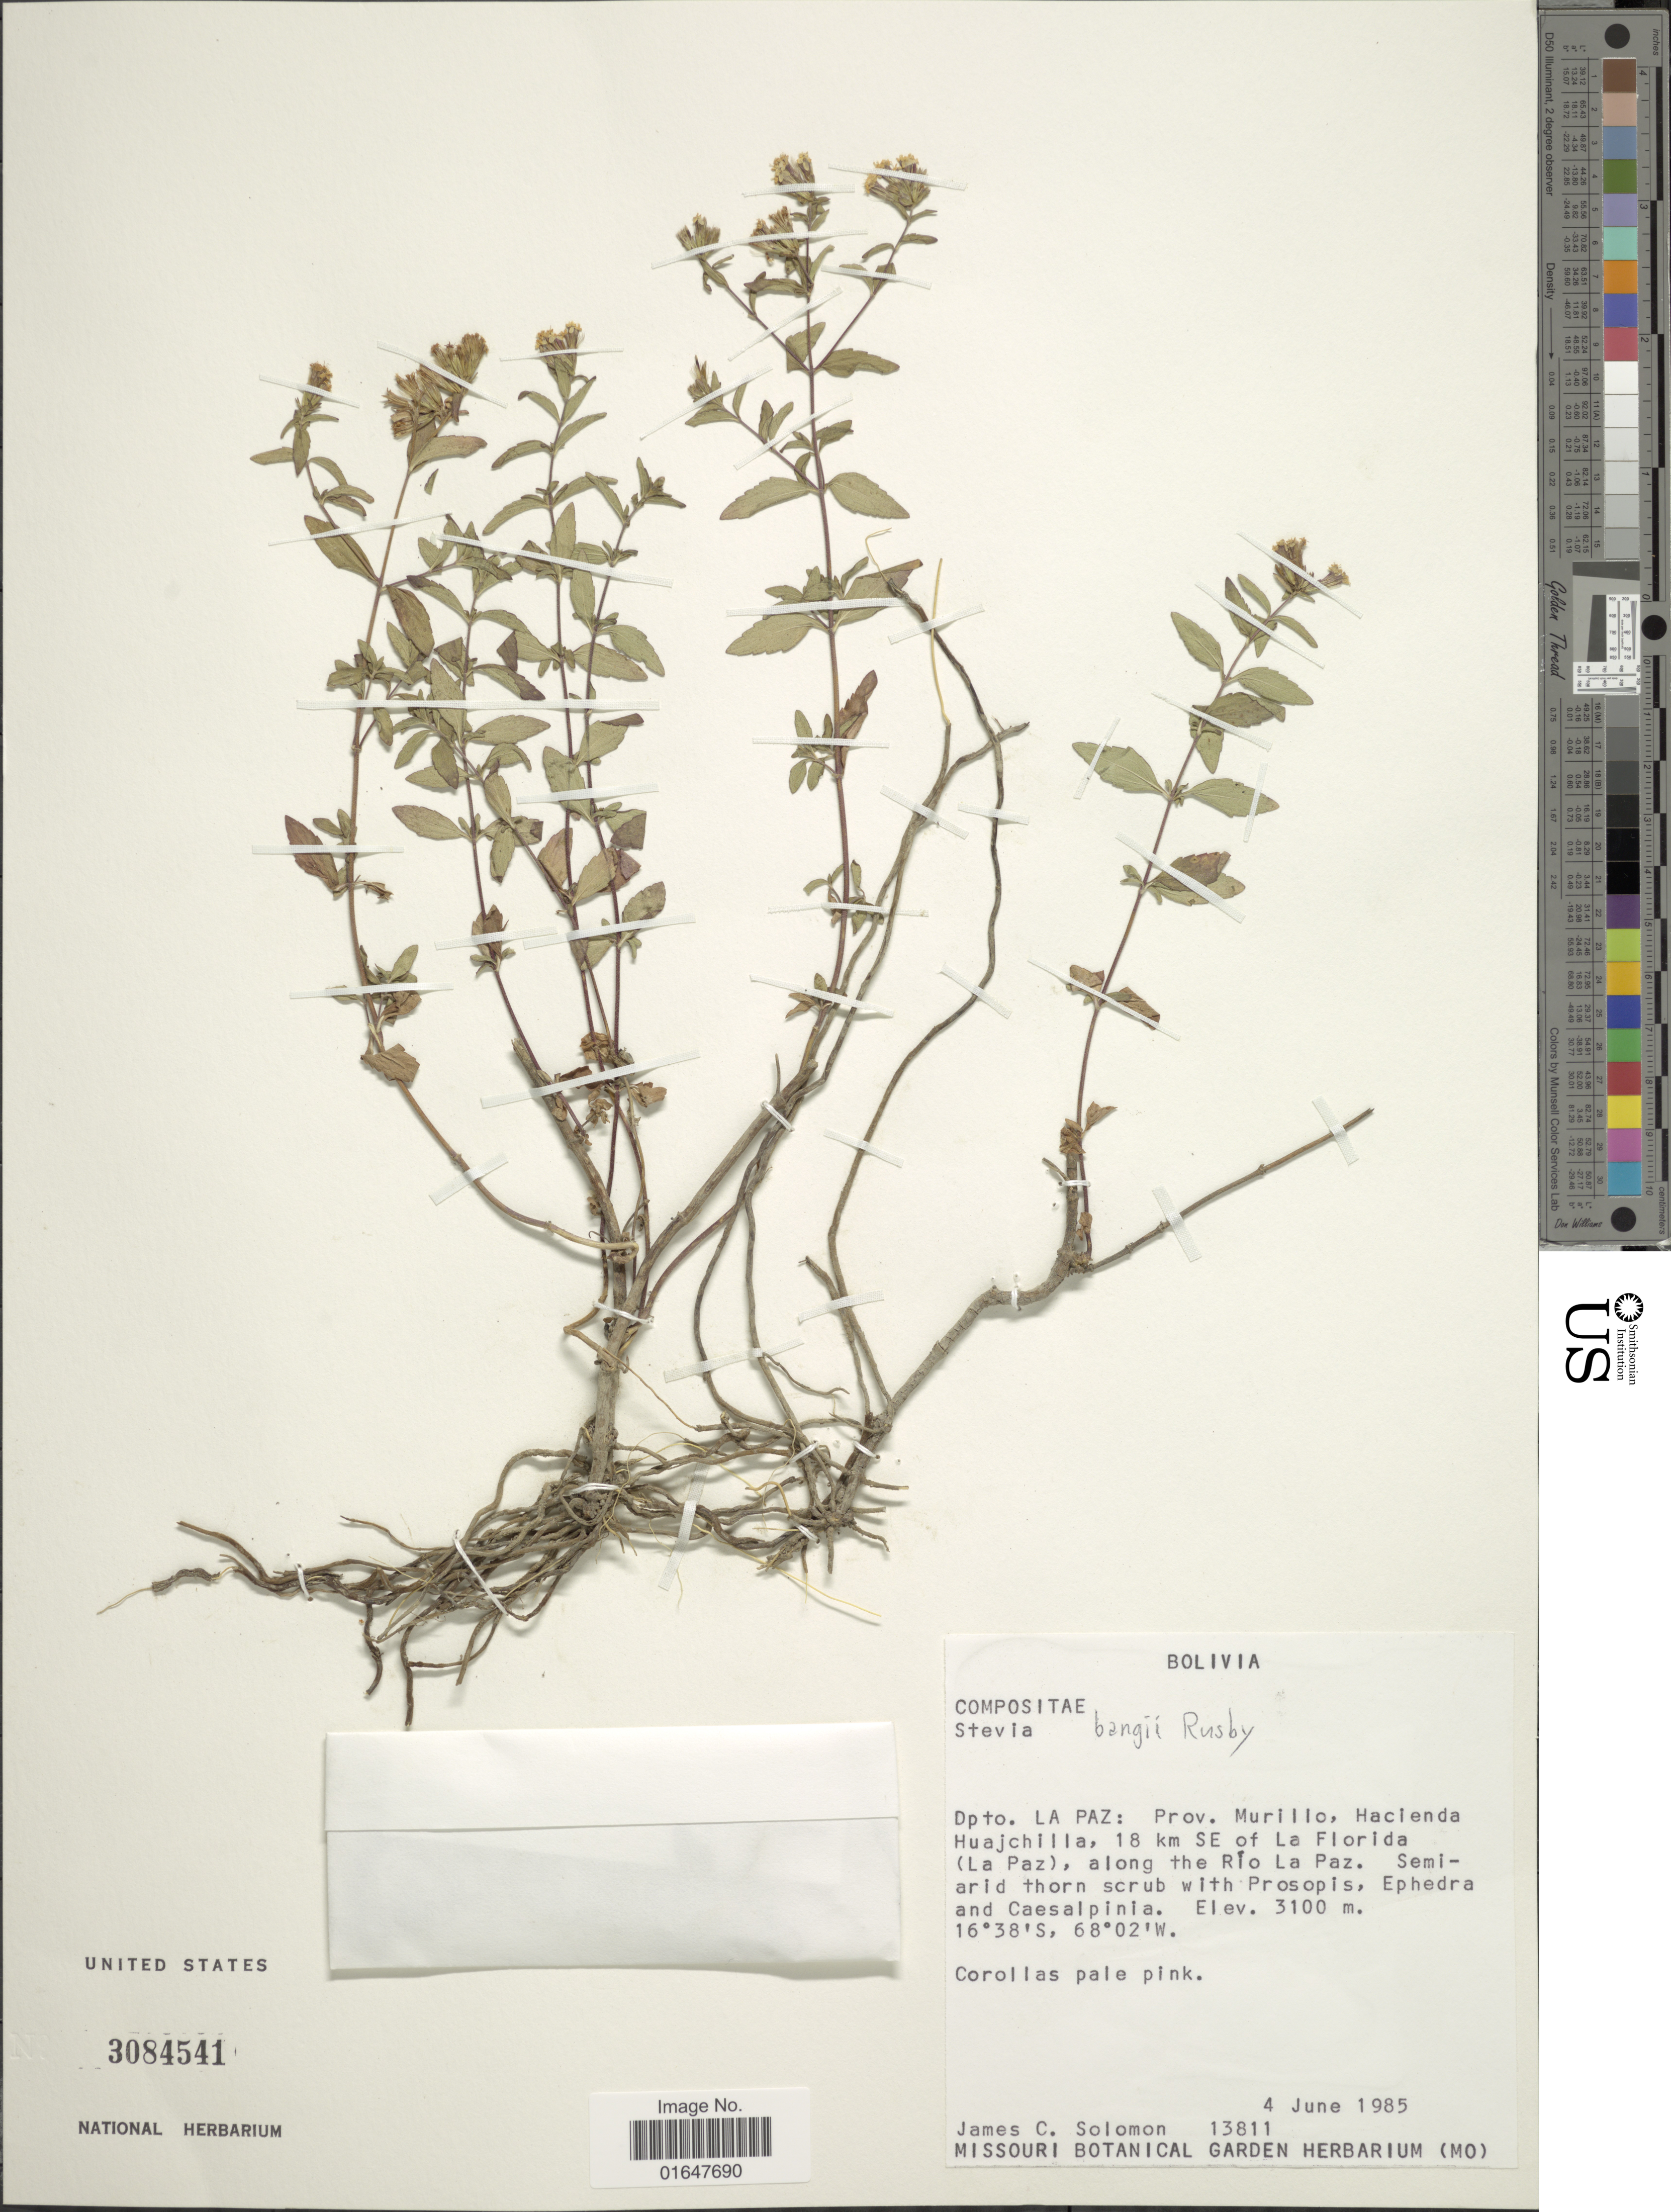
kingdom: Plantae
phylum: Tracheophyta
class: Magnoliopsida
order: Asterales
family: Asteraceae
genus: Stevia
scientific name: Stevia bangii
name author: Rusby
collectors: J. C. Solomon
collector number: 13811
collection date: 1985-06-04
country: Bolivia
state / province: La Paz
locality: Prov. Murillo, Hacienda Huajchilla, 18 km SE of La Florida (La Paz), along the Rio La Paz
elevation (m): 3100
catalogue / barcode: US 3084541